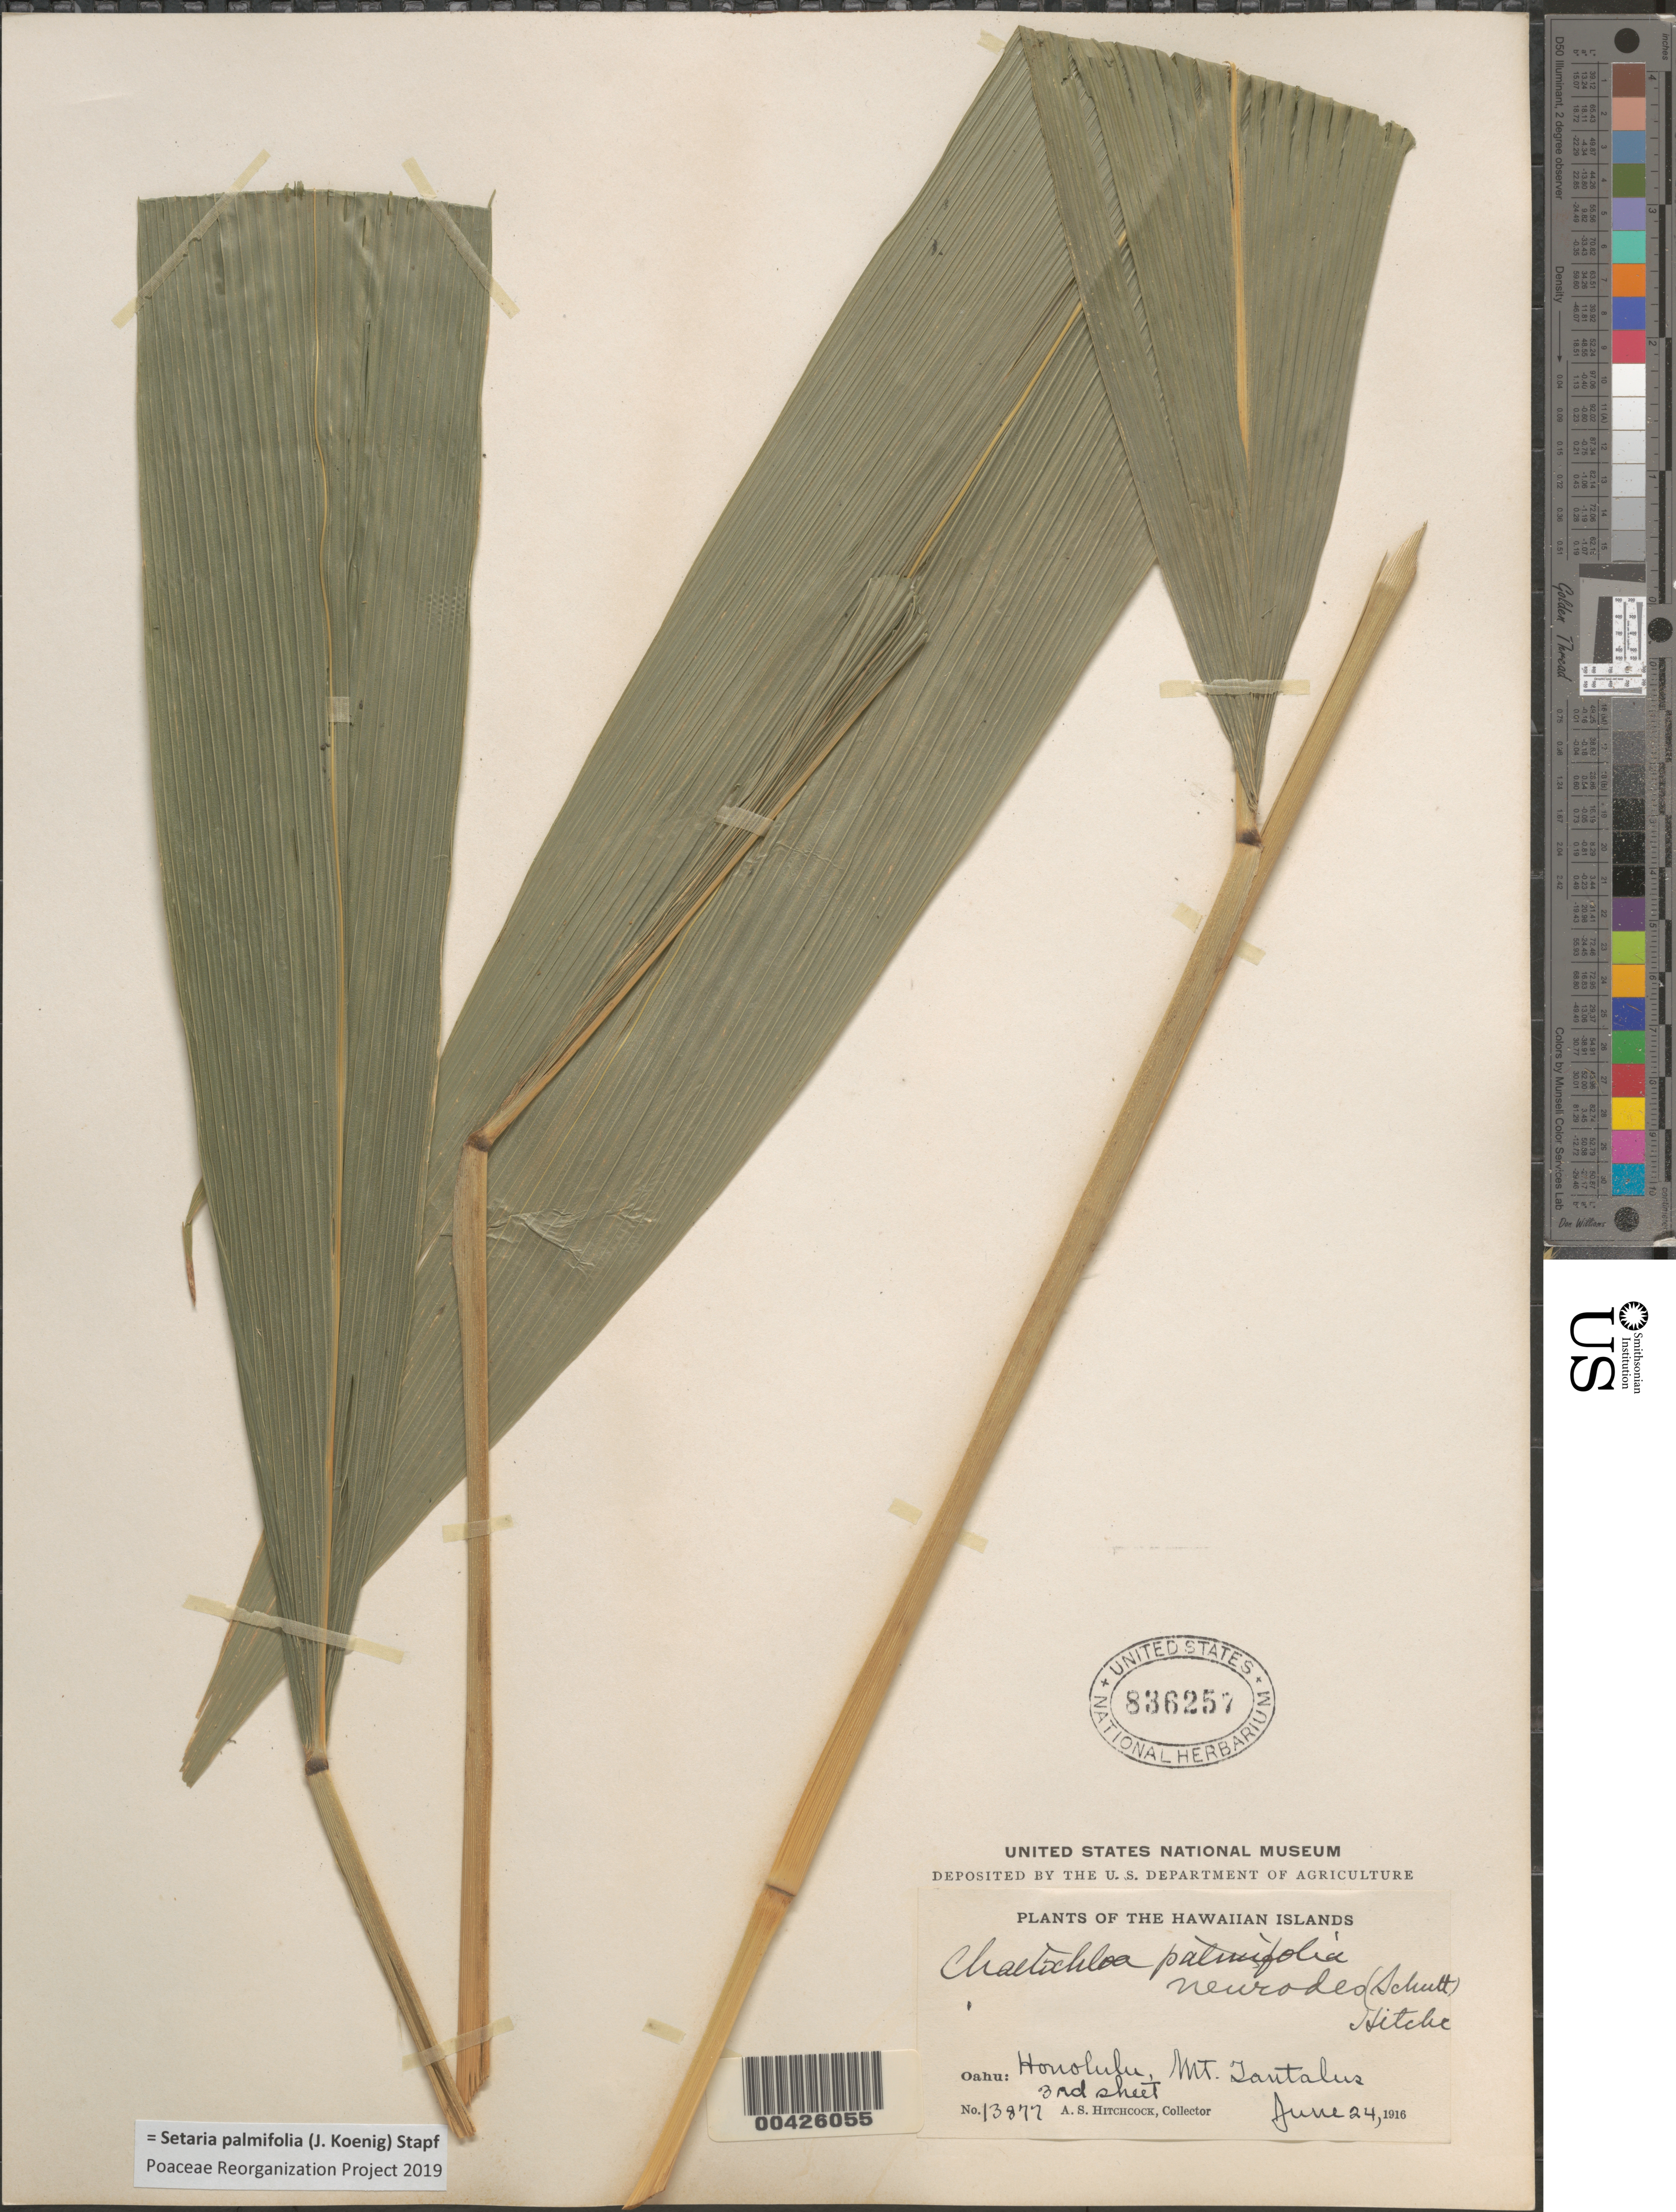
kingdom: Plantae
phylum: Tracheophyta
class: Liliopsida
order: Poales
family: Poaceae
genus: Setaria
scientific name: Setaria palmifolia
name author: (J. Koenig) Stapf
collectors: A. S. Hitchcock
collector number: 13877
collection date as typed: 24 Jun 1916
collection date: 1916-06-24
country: United States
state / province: Hawaii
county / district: Honolulu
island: Oahu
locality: Honolulu, Mount Tanatlus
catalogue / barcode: US 836257